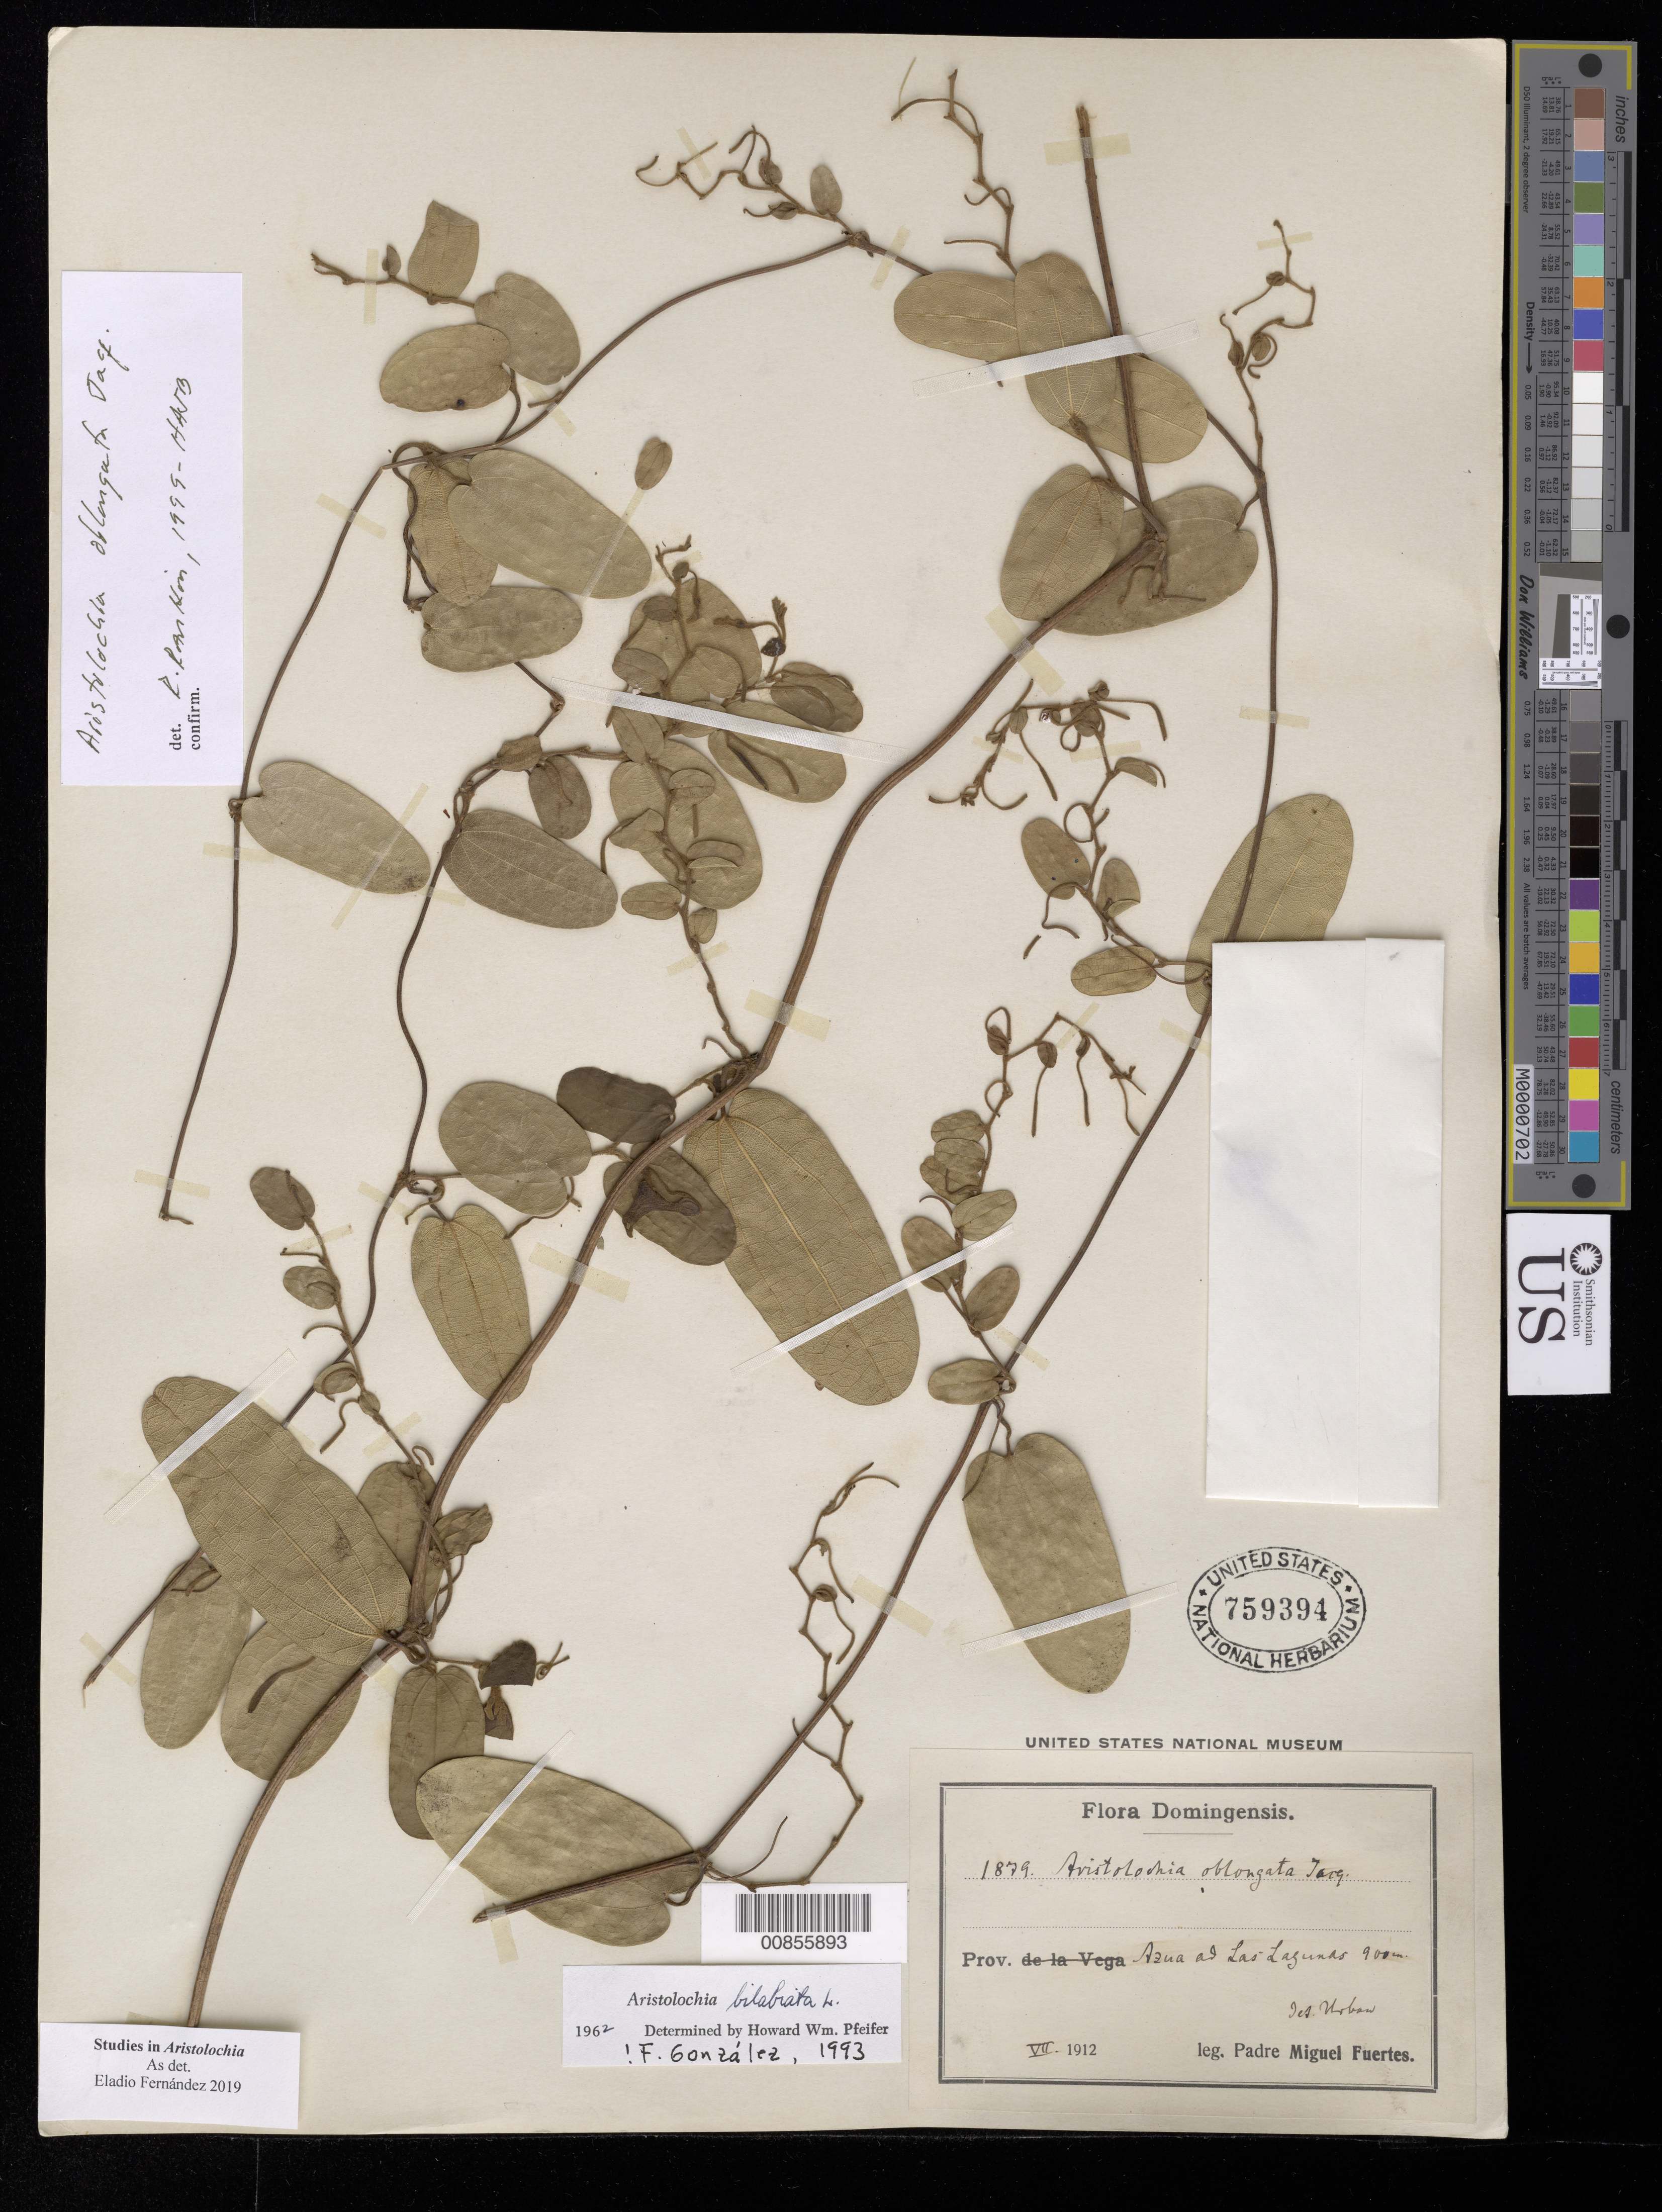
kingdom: Plantae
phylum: Tracheophyta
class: Magnoliopsida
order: Piperales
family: Aristolochiaceae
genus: Aristolochia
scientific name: Aristolochia bilabiata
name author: L.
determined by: Rankin Rodriguez, Rosa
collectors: M. D. Fuertes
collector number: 1879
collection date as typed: Jul 1912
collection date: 1912-07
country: Dominican Republic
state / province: Azua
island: Hispaniola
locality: Ad Las Lagunas.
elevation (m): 900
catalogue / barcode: US 759394